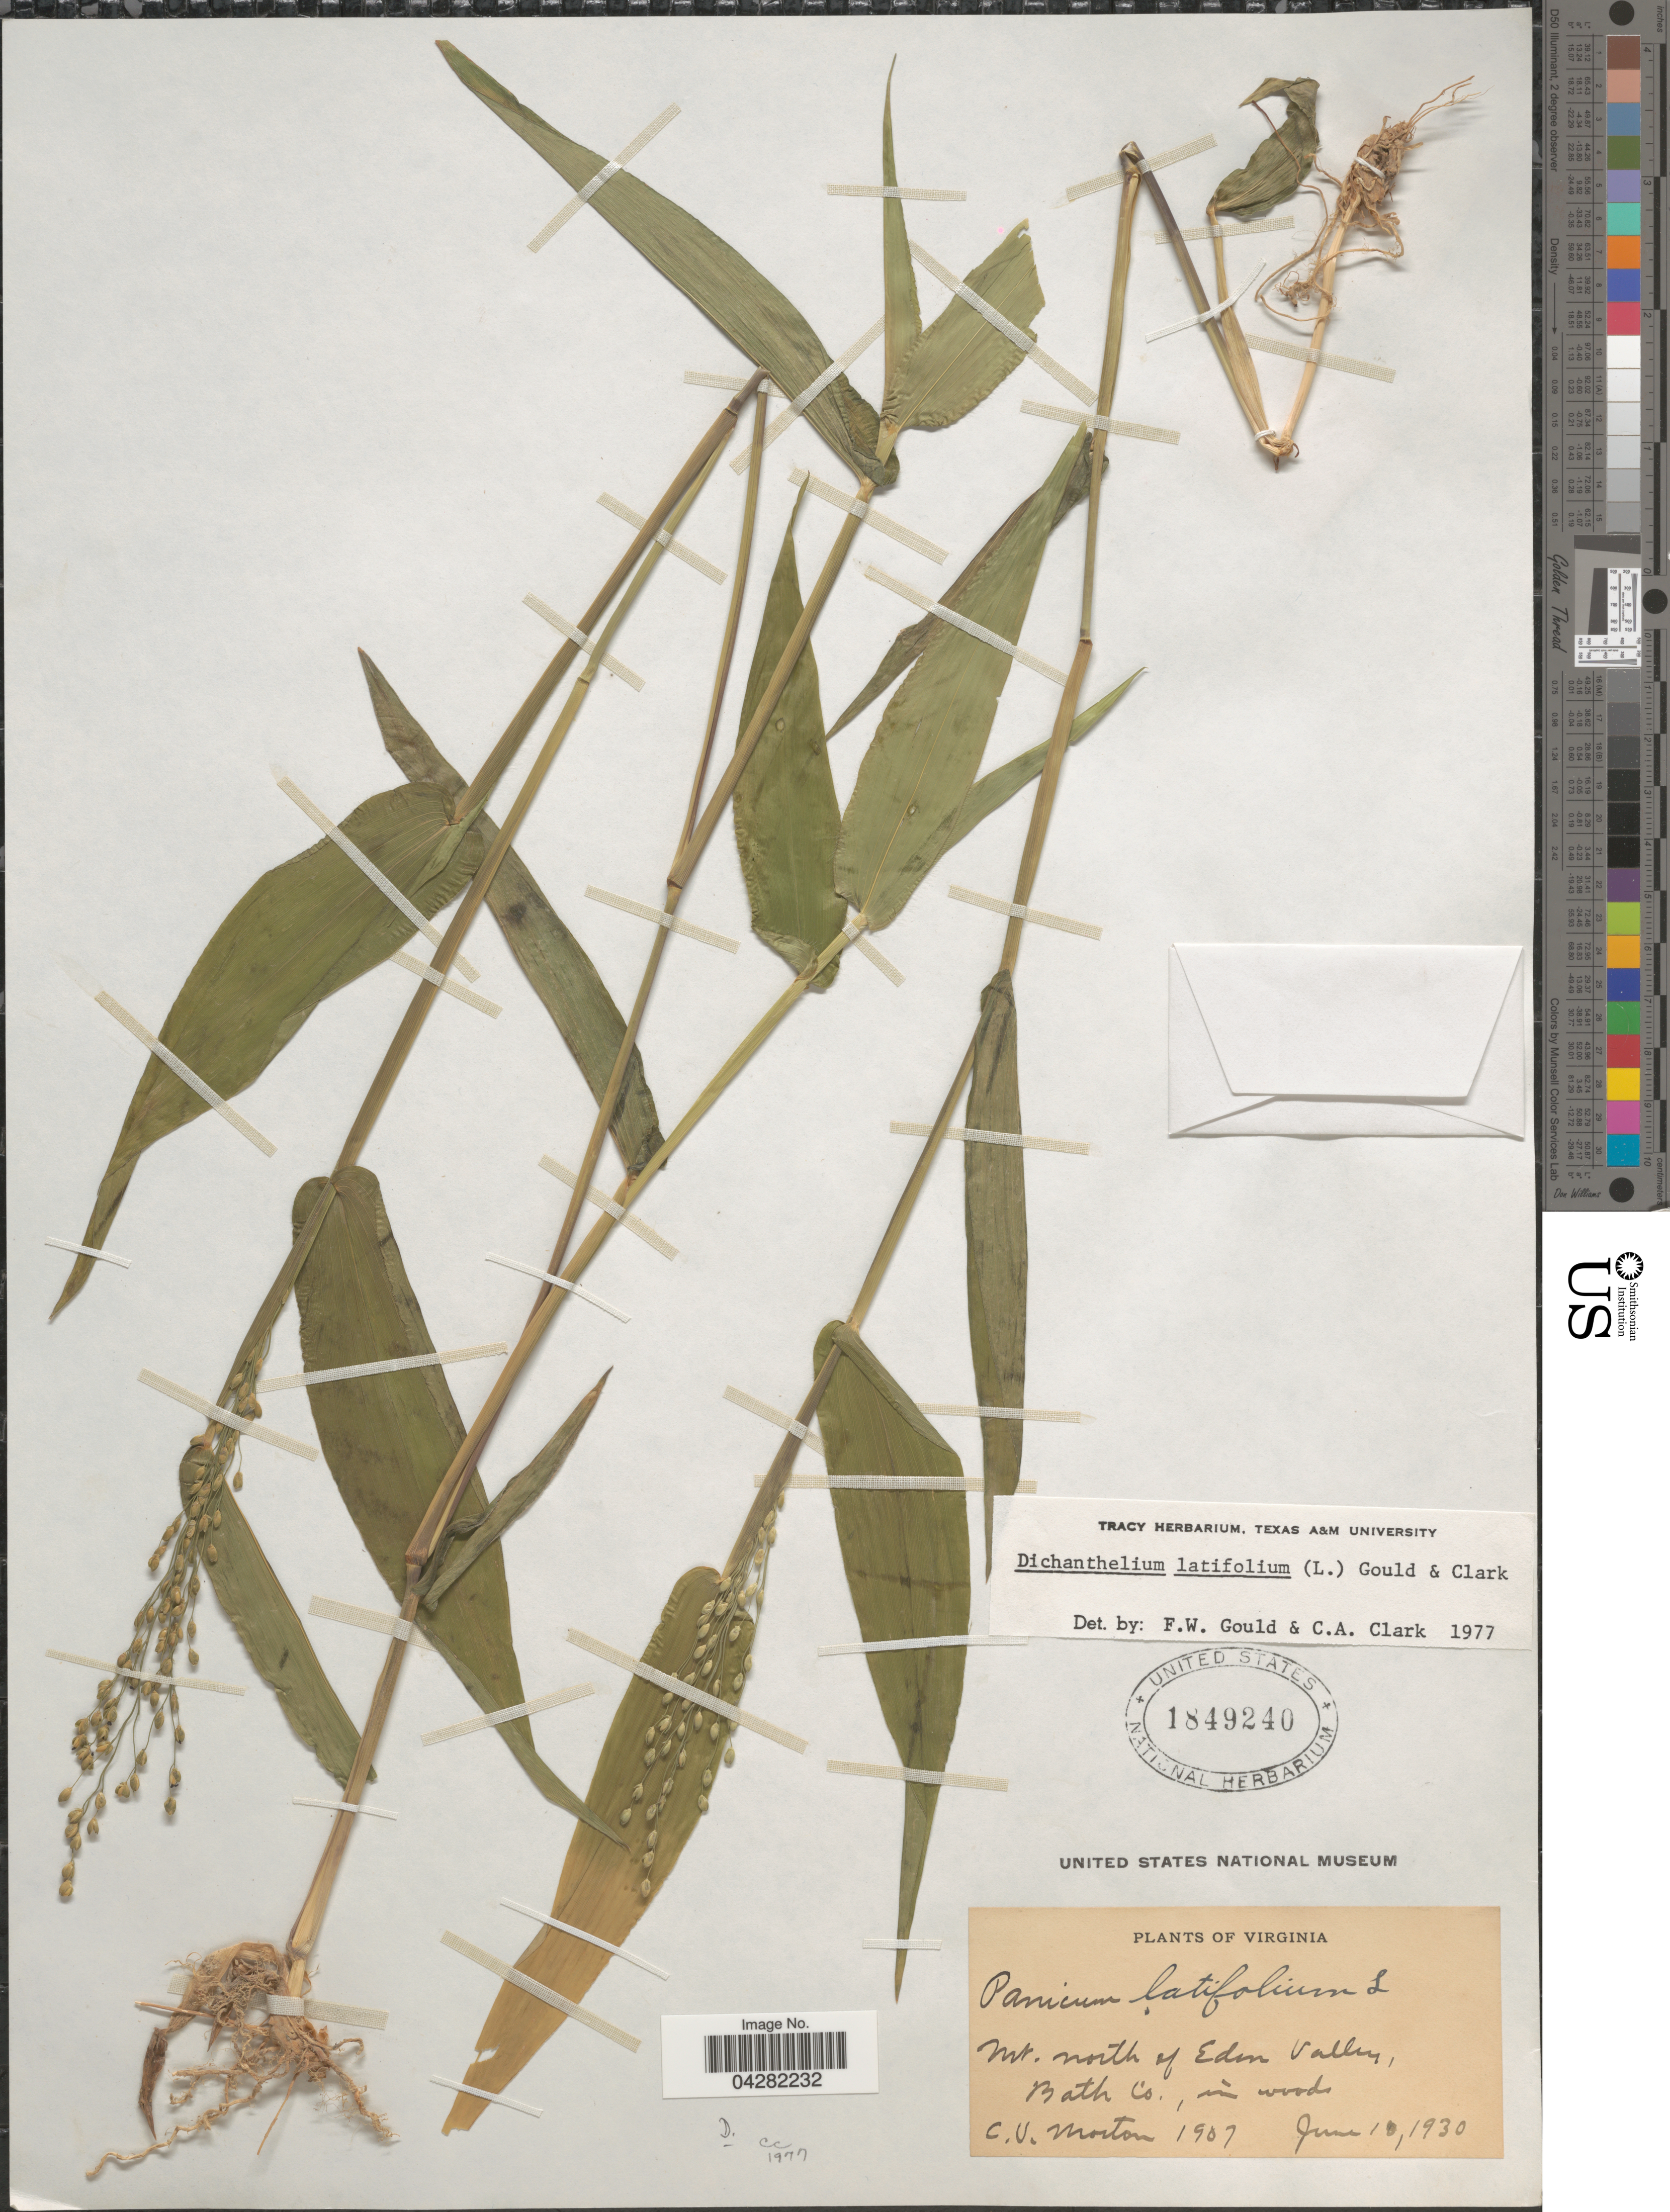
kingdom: Plantae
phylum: Tracheophyta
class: Liliopsida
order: Poales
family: Poaceae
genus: Dichanthelium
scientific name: Dichanthelium laxiflorum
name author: (Lam.) Gould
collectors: C. V. Morton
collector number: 1907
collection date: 1930-06-10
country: United States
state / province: Virginia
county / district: Bath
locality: Mt. north of Eden Valley, Bath Co.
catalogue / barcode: US 1849240